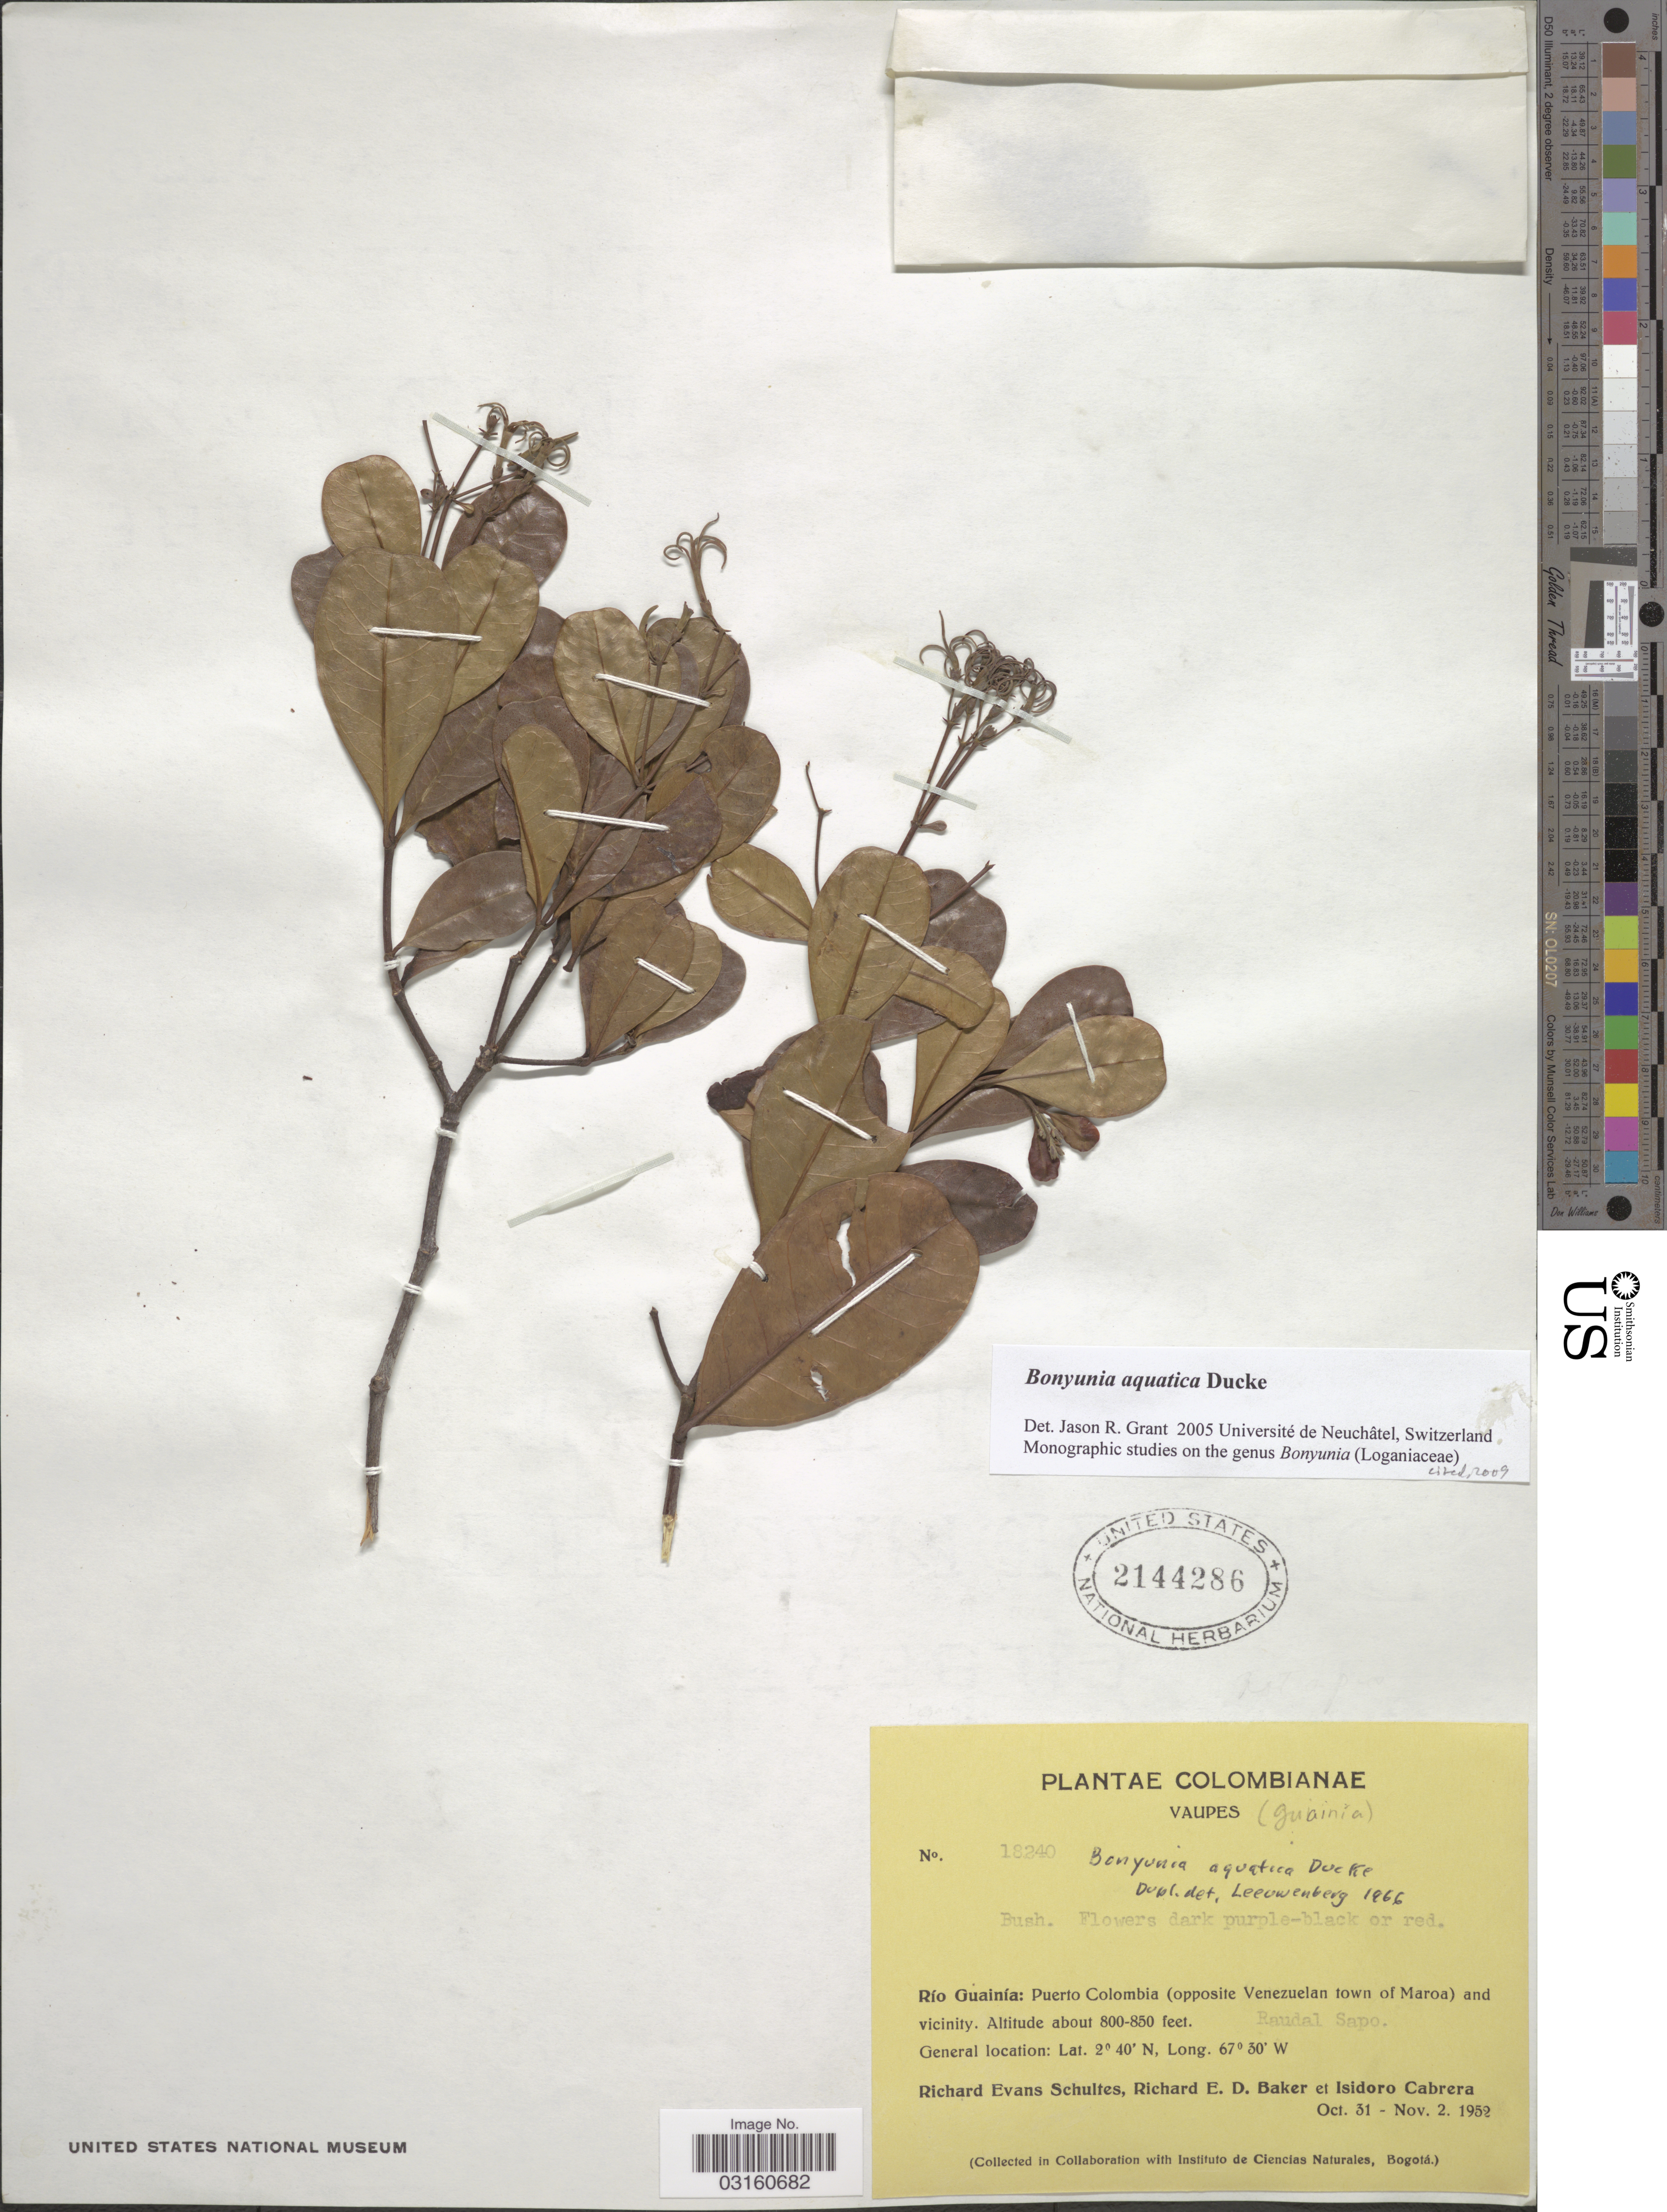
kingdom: Plantae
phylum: Tracheophyta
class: Magnoliopsida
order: Gentianales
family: Loganiaceae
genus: Bonyunia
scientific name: Bonyunia aquatica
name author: Ducke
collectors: R. E. Schultes, R. E. D. Baker & I. Cabrera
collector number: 18240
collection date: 1952-10-31/1952-11-02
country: Colombia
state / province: Vaupés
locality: Vaupes (Guainia). Río Guainía: Puerto Colombia (opposite Venezuelan town of Maroa) and vicinity. Raudal Sapo.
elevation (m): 244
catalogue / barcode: US 2144286